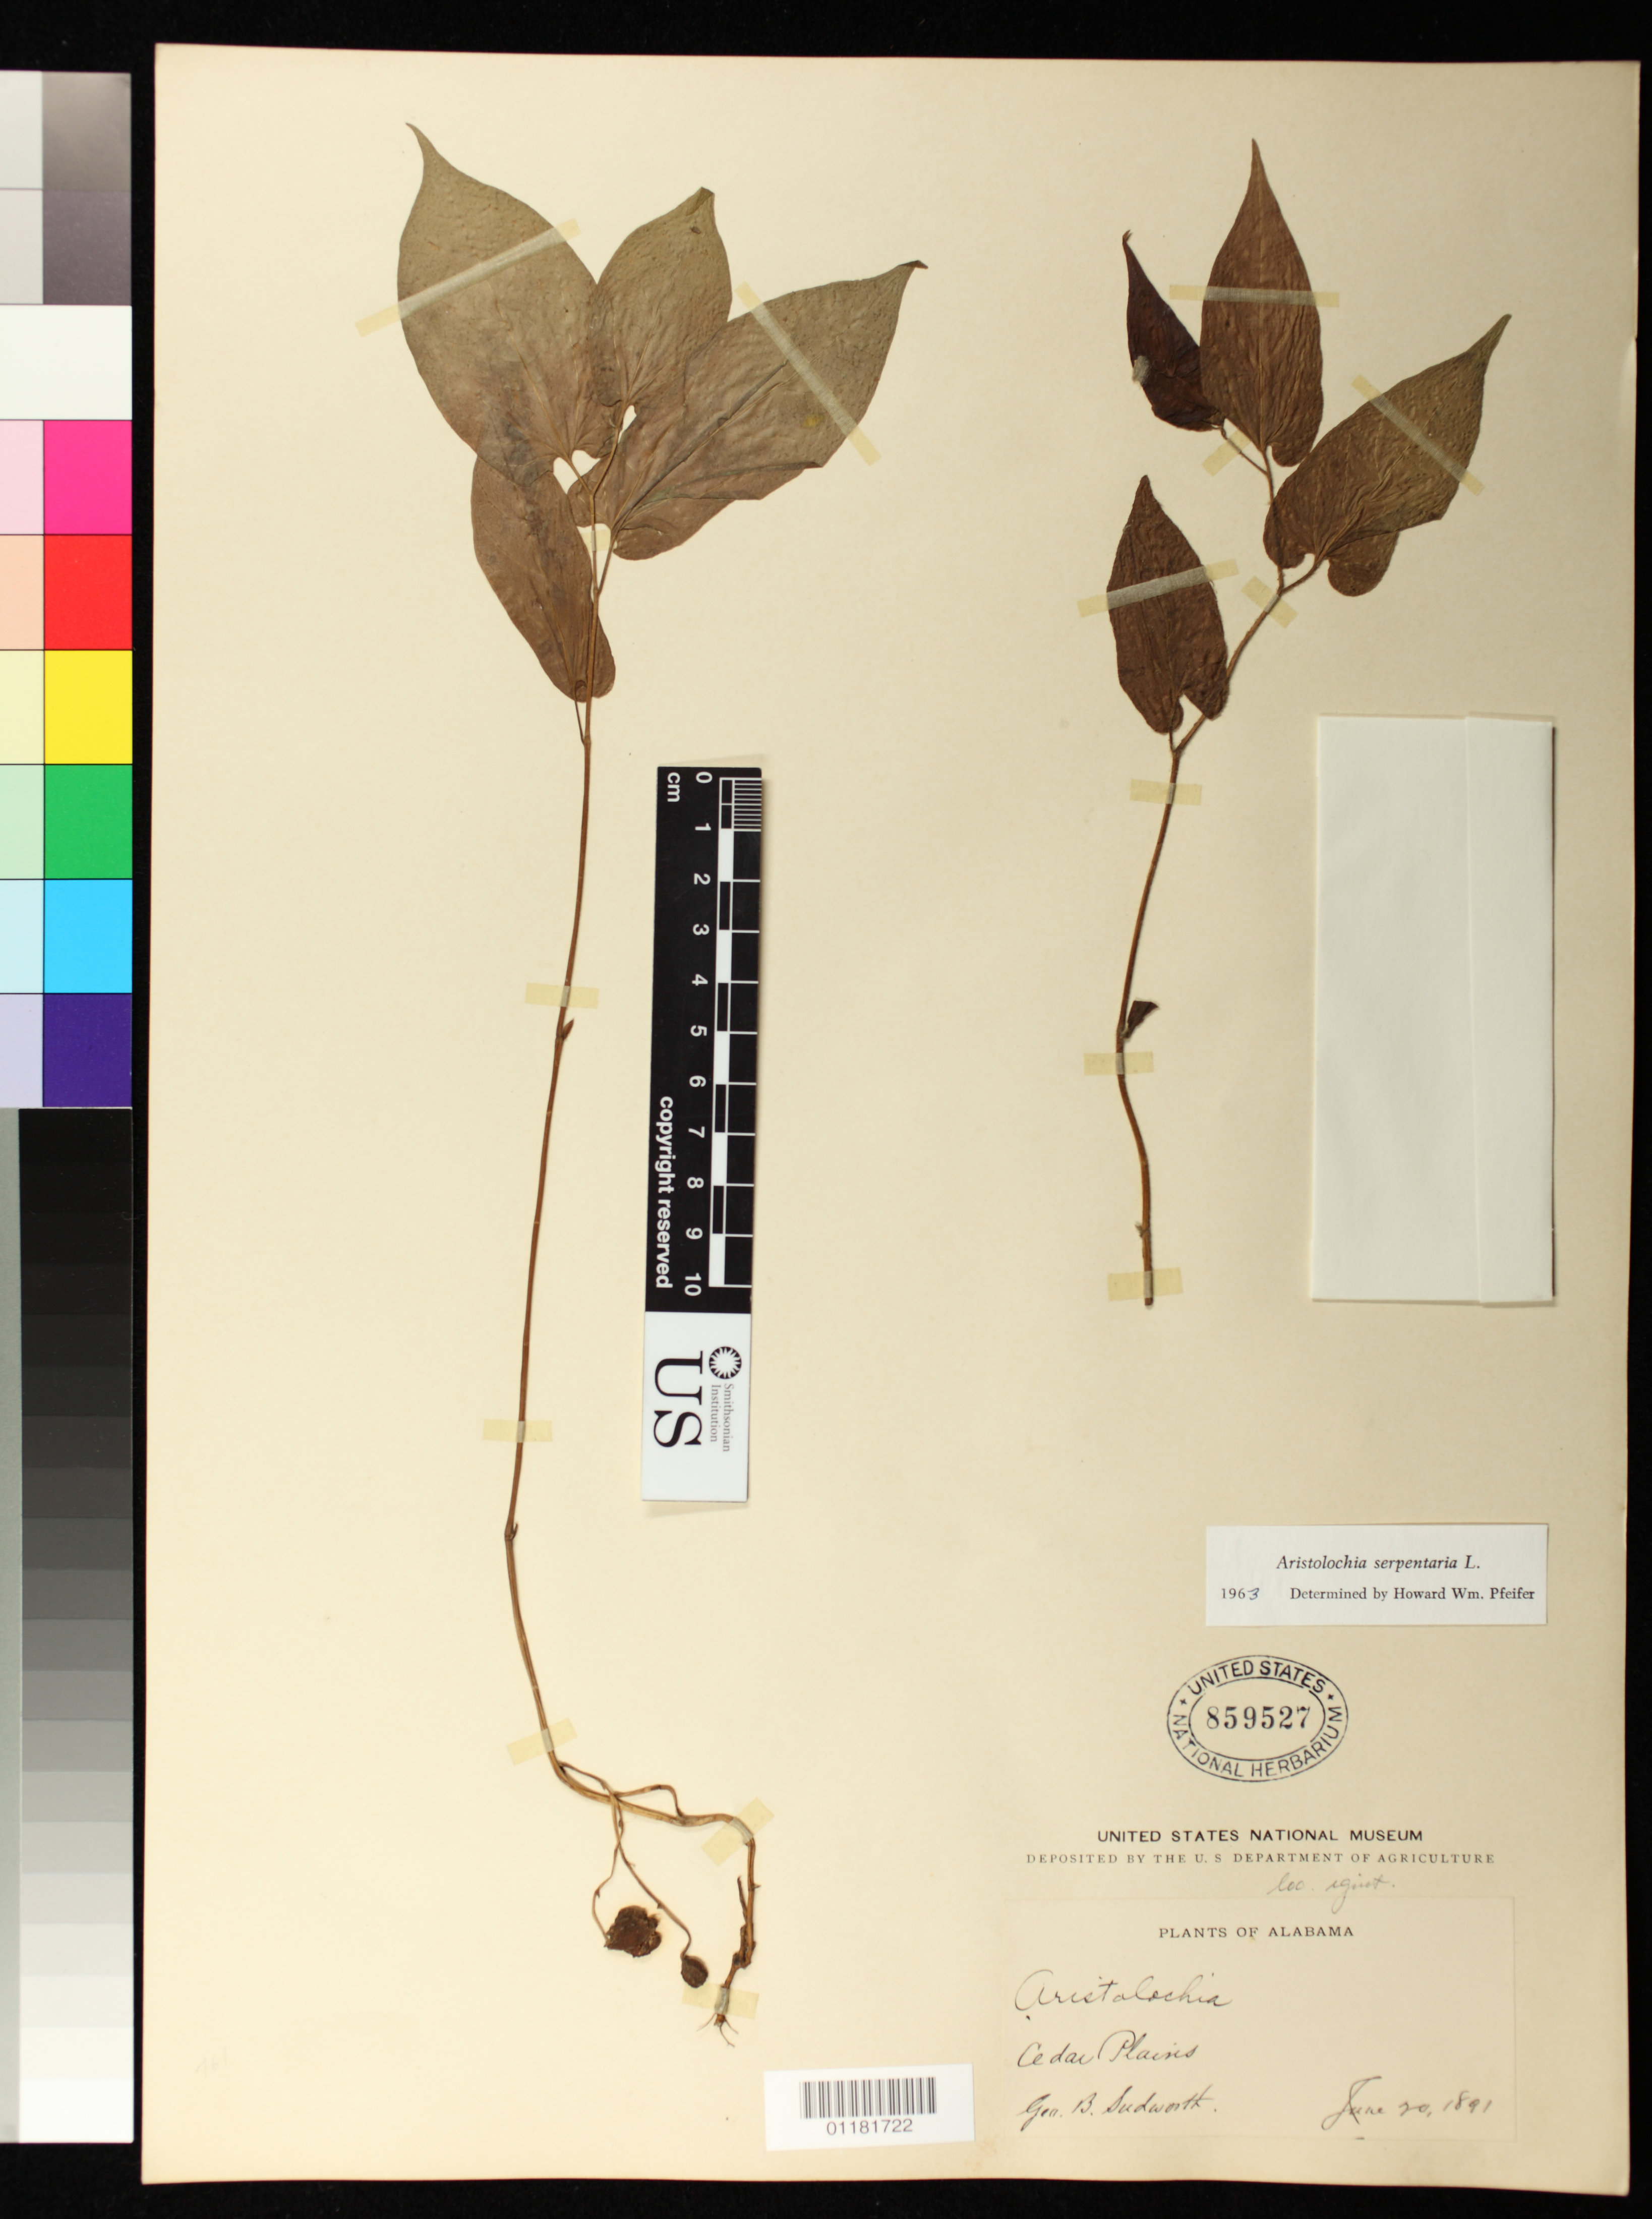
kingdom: Plantae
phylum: Tracheophyta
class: Magnoliopsida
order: Piperales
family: Aristolochiaceae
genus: Aristolochia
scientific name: Aristolochia serpentaria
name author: L.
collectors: G. B. Sudworth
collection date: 1891-06-20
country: United States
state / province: Alabama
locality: Cedar Plains log. ignot.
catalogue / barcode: US 859527